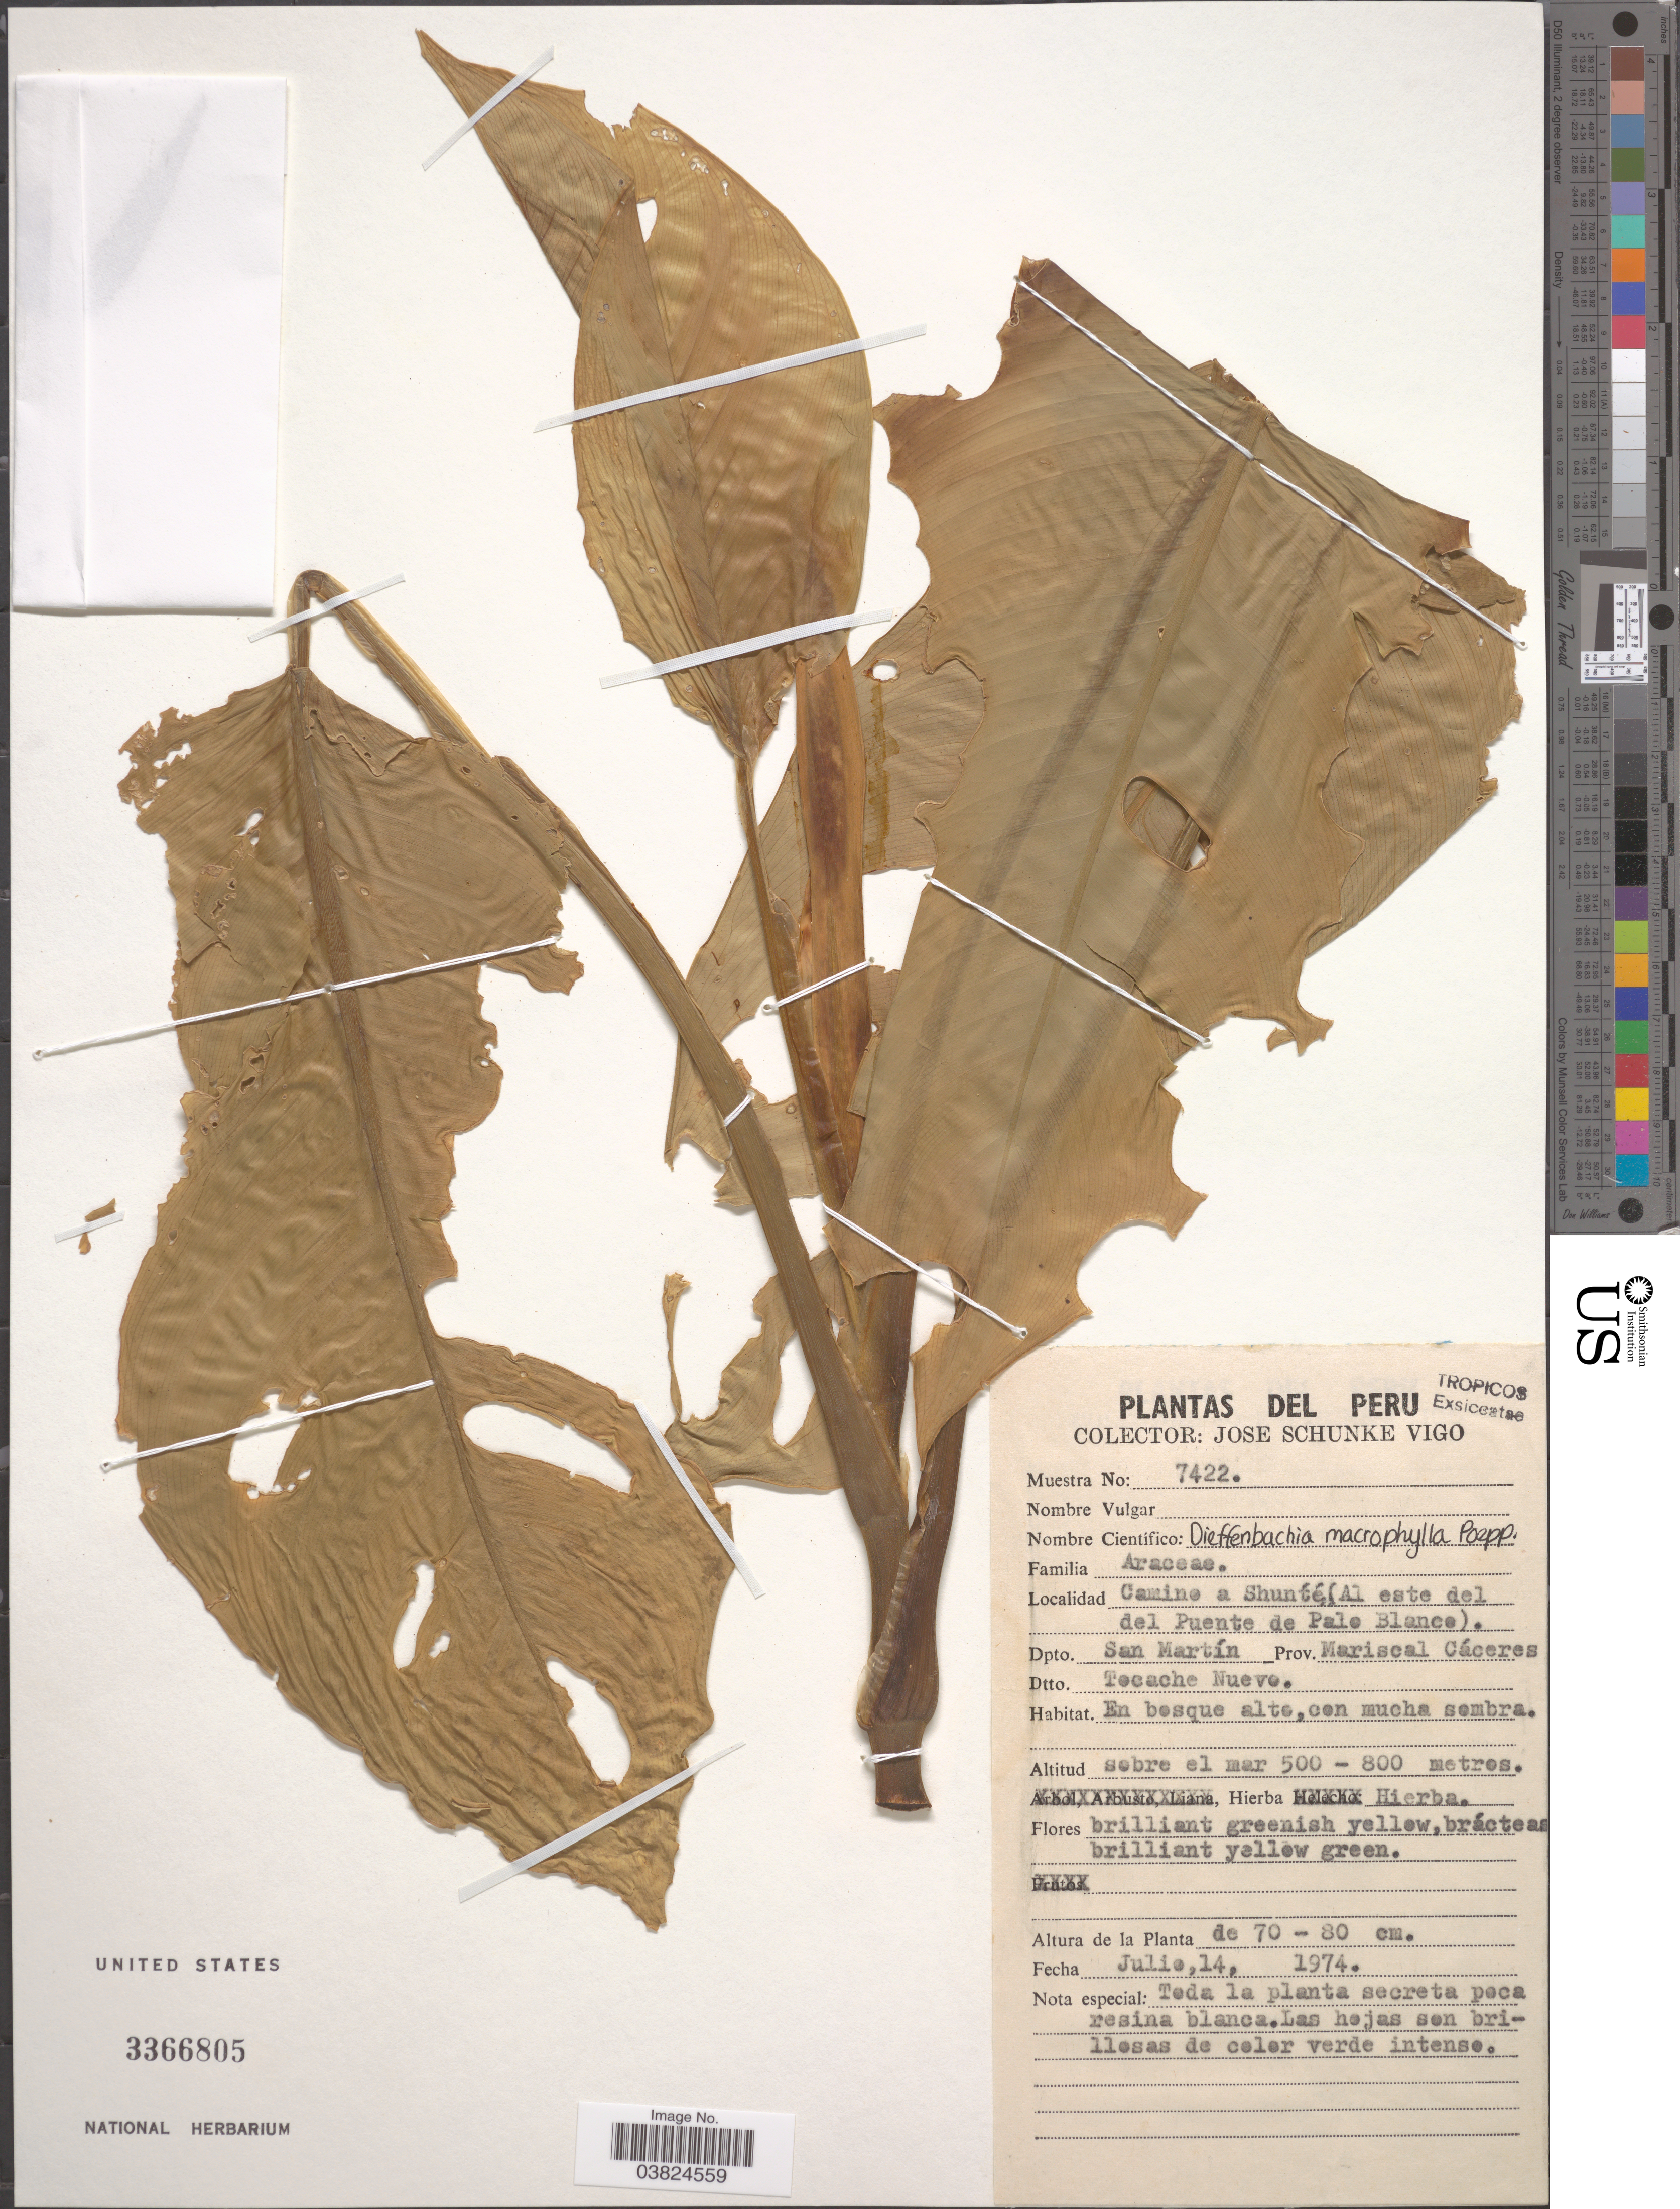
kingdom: Plantae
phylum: Tracheophyta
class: Liliopsida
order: Alismatales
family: Araceae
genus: Dieffenbachia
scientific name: Dieffenbachia macrophylla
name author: Poepp.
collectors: J. Schunke Vigo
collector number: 7422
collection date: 1974-07-14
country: Peru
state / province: San Martín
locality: Camino a Shunté(Al este del del Puente de Palo Blanco). Dpto. San Martín. Prov. Mariscal Cáceres. Dtto. Tecache Nuevo.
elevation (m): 500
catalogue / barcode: US 3366805